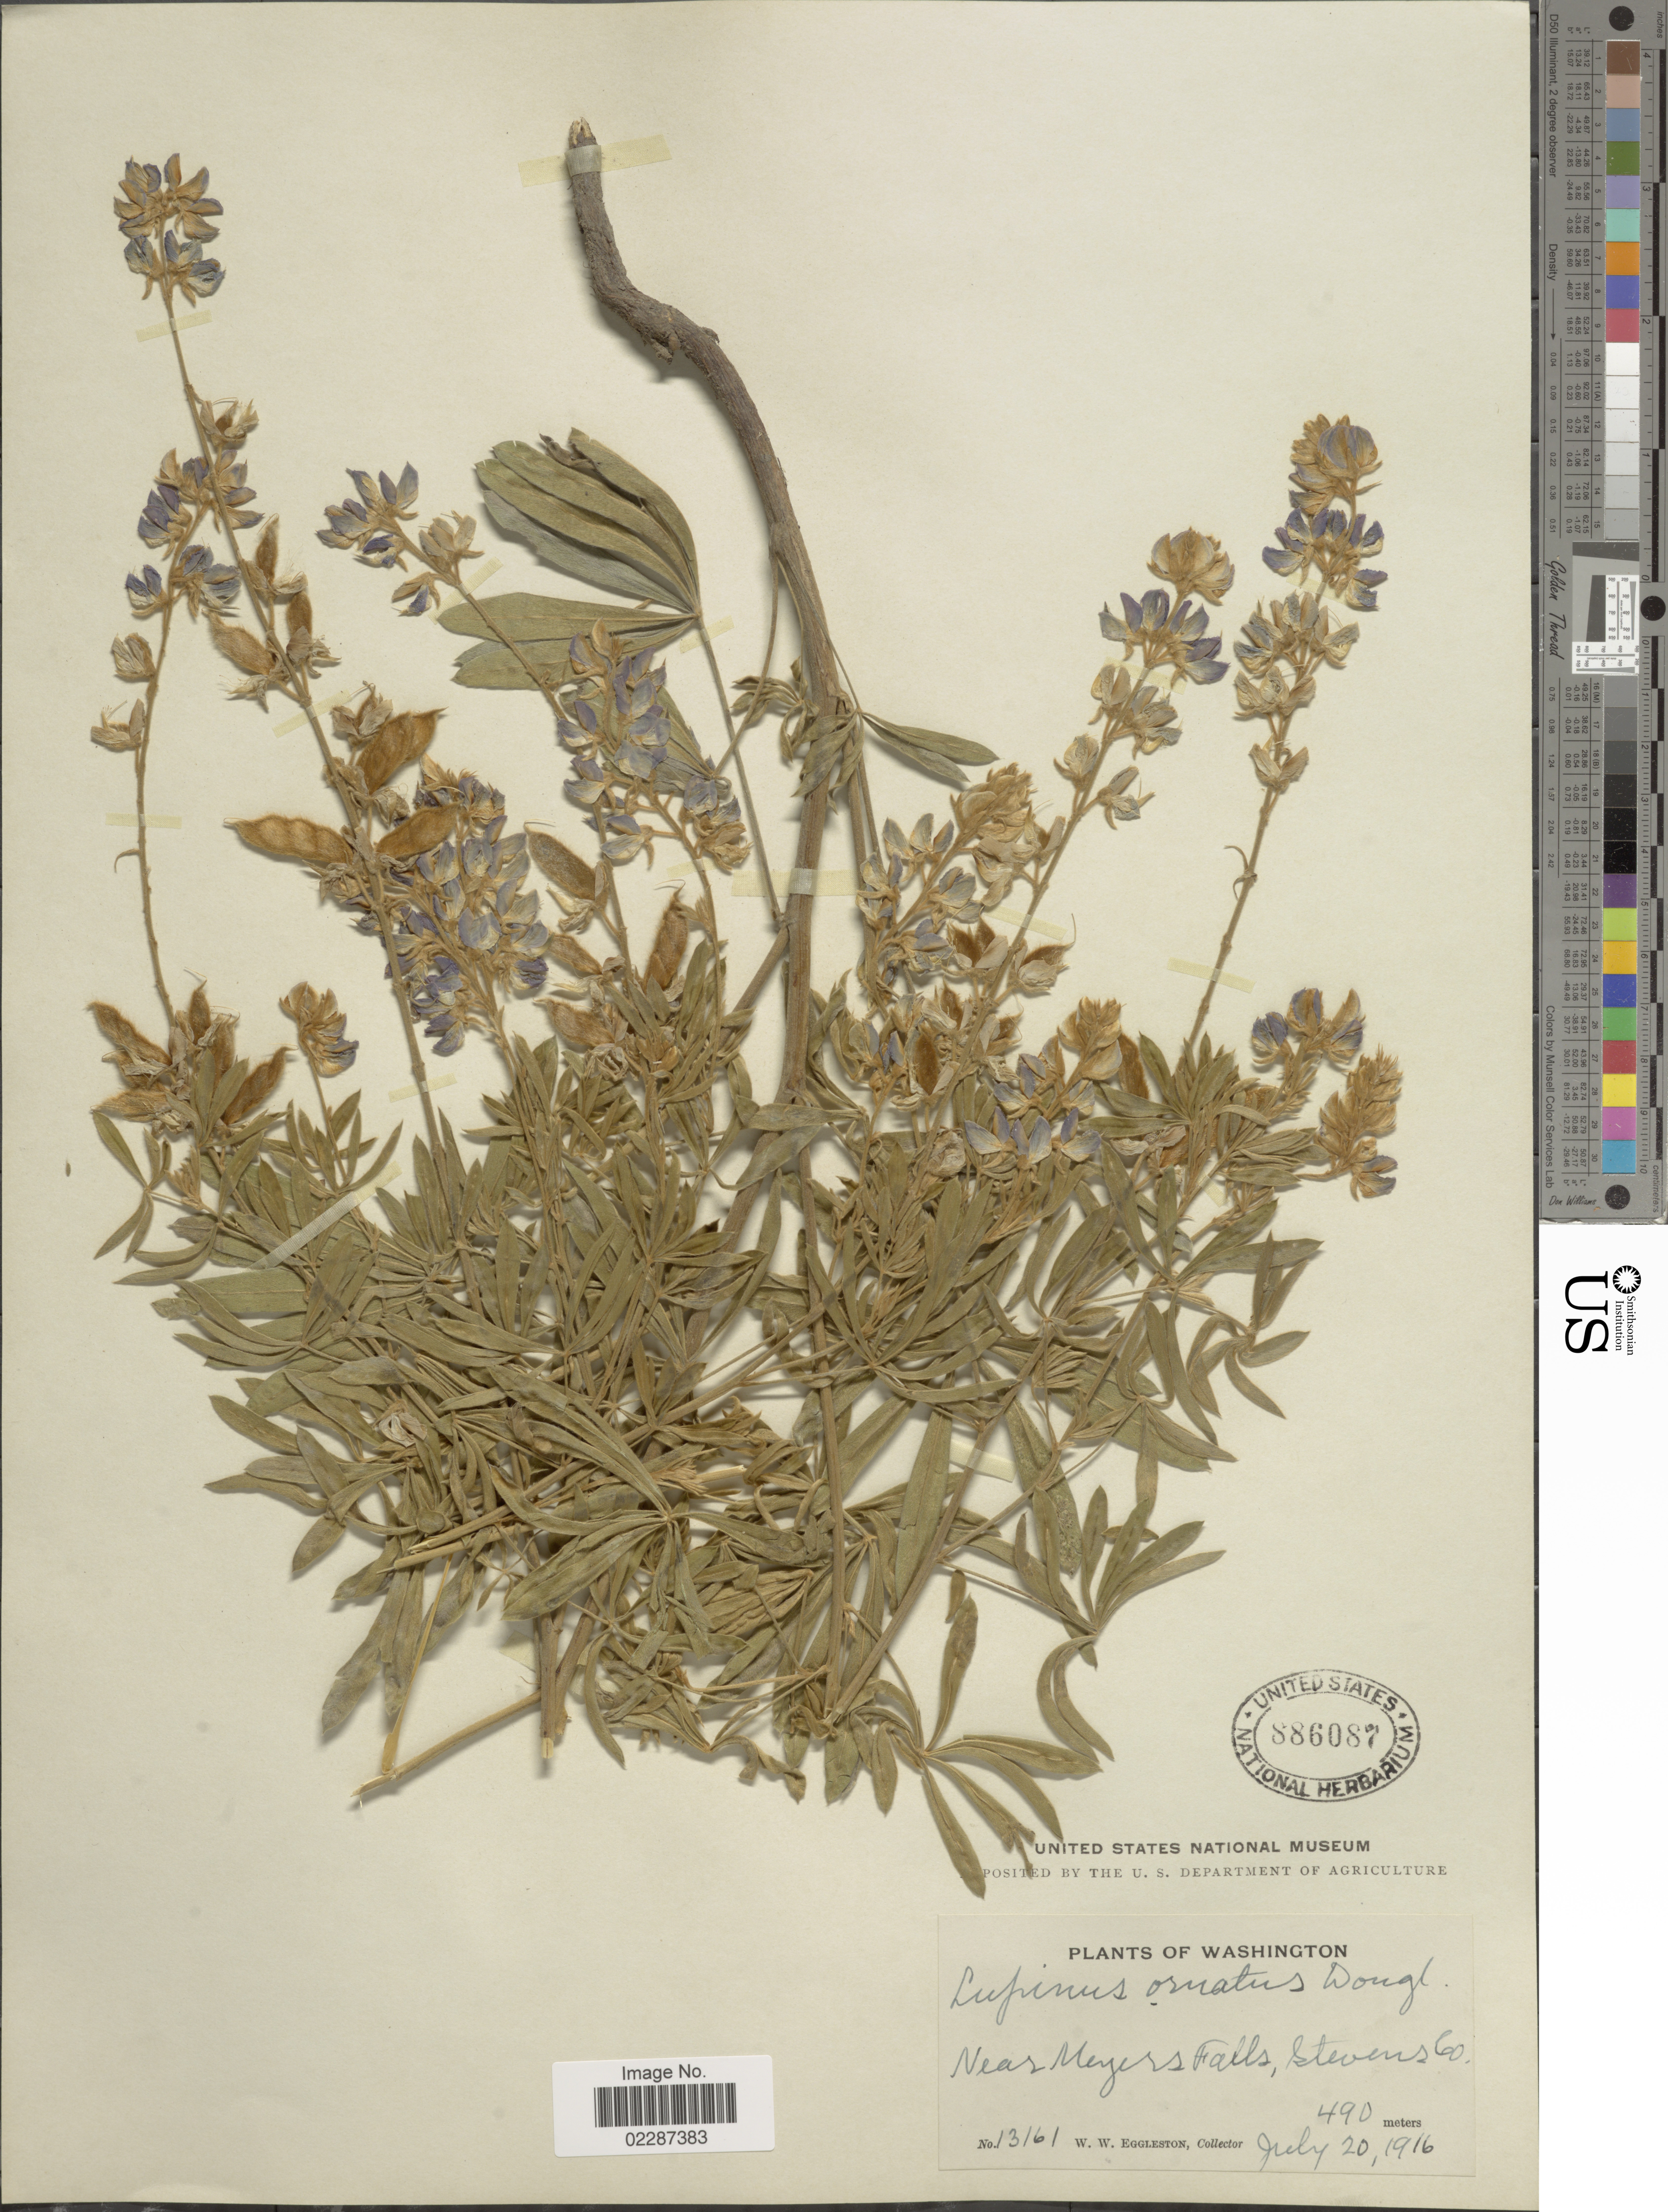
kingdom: Plantae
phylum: Tracheophyta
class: Magnoliopsida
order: Fabales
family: Fabaceae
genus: Lupinus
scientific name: Lupinus sericeus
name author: Pursh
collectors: W. W. Eggleston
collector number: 13161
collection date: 1916-07-20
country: United States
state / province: Washington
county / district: Stevens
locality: Near Meyers Falls, Stevens Co.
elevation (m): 490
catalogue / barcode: US 886087